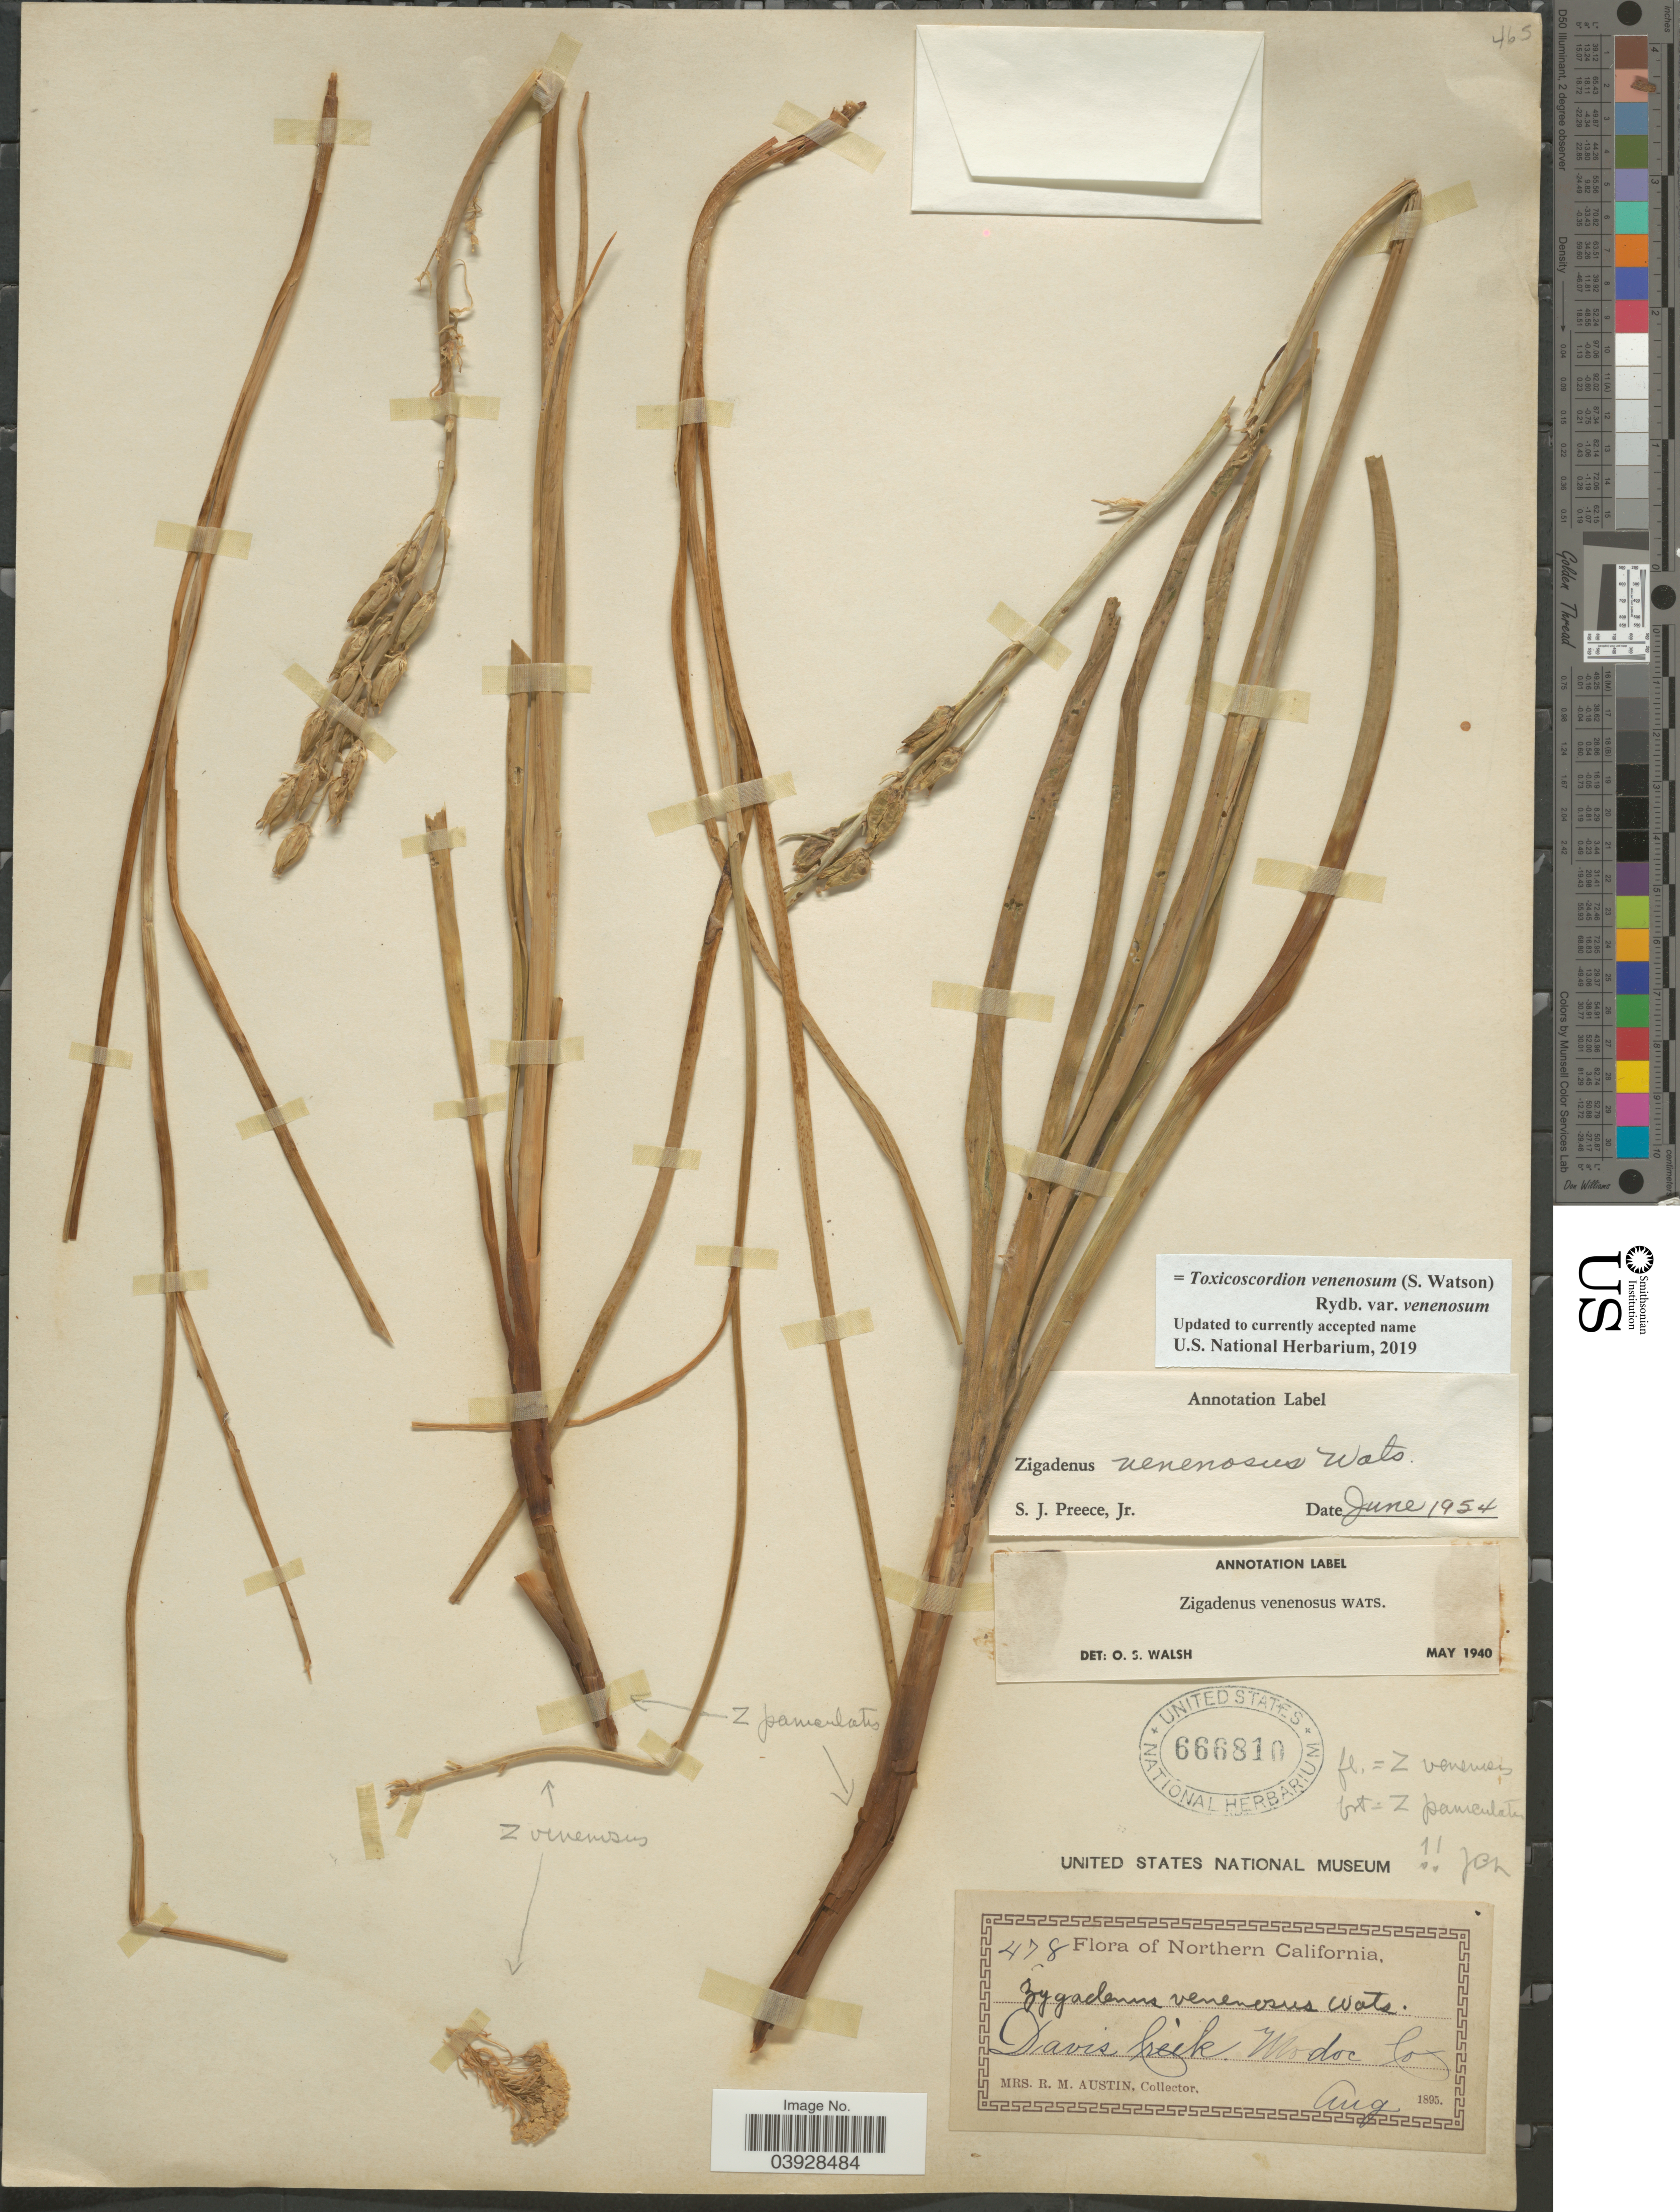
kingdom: Plantae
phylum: Tracheophyta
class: Liliopsida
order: Liliales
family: Melanthiaceae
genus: Toxicoscordion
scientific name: Toxicoscordion venenosum var. gramineum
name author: (Rydb.) Brasher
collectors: R. Austin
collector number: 478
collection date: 1895-08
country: United States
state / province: California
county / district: Modoc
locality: Northern California. Davis Creek. Modoc Co.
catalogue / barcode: US 666810